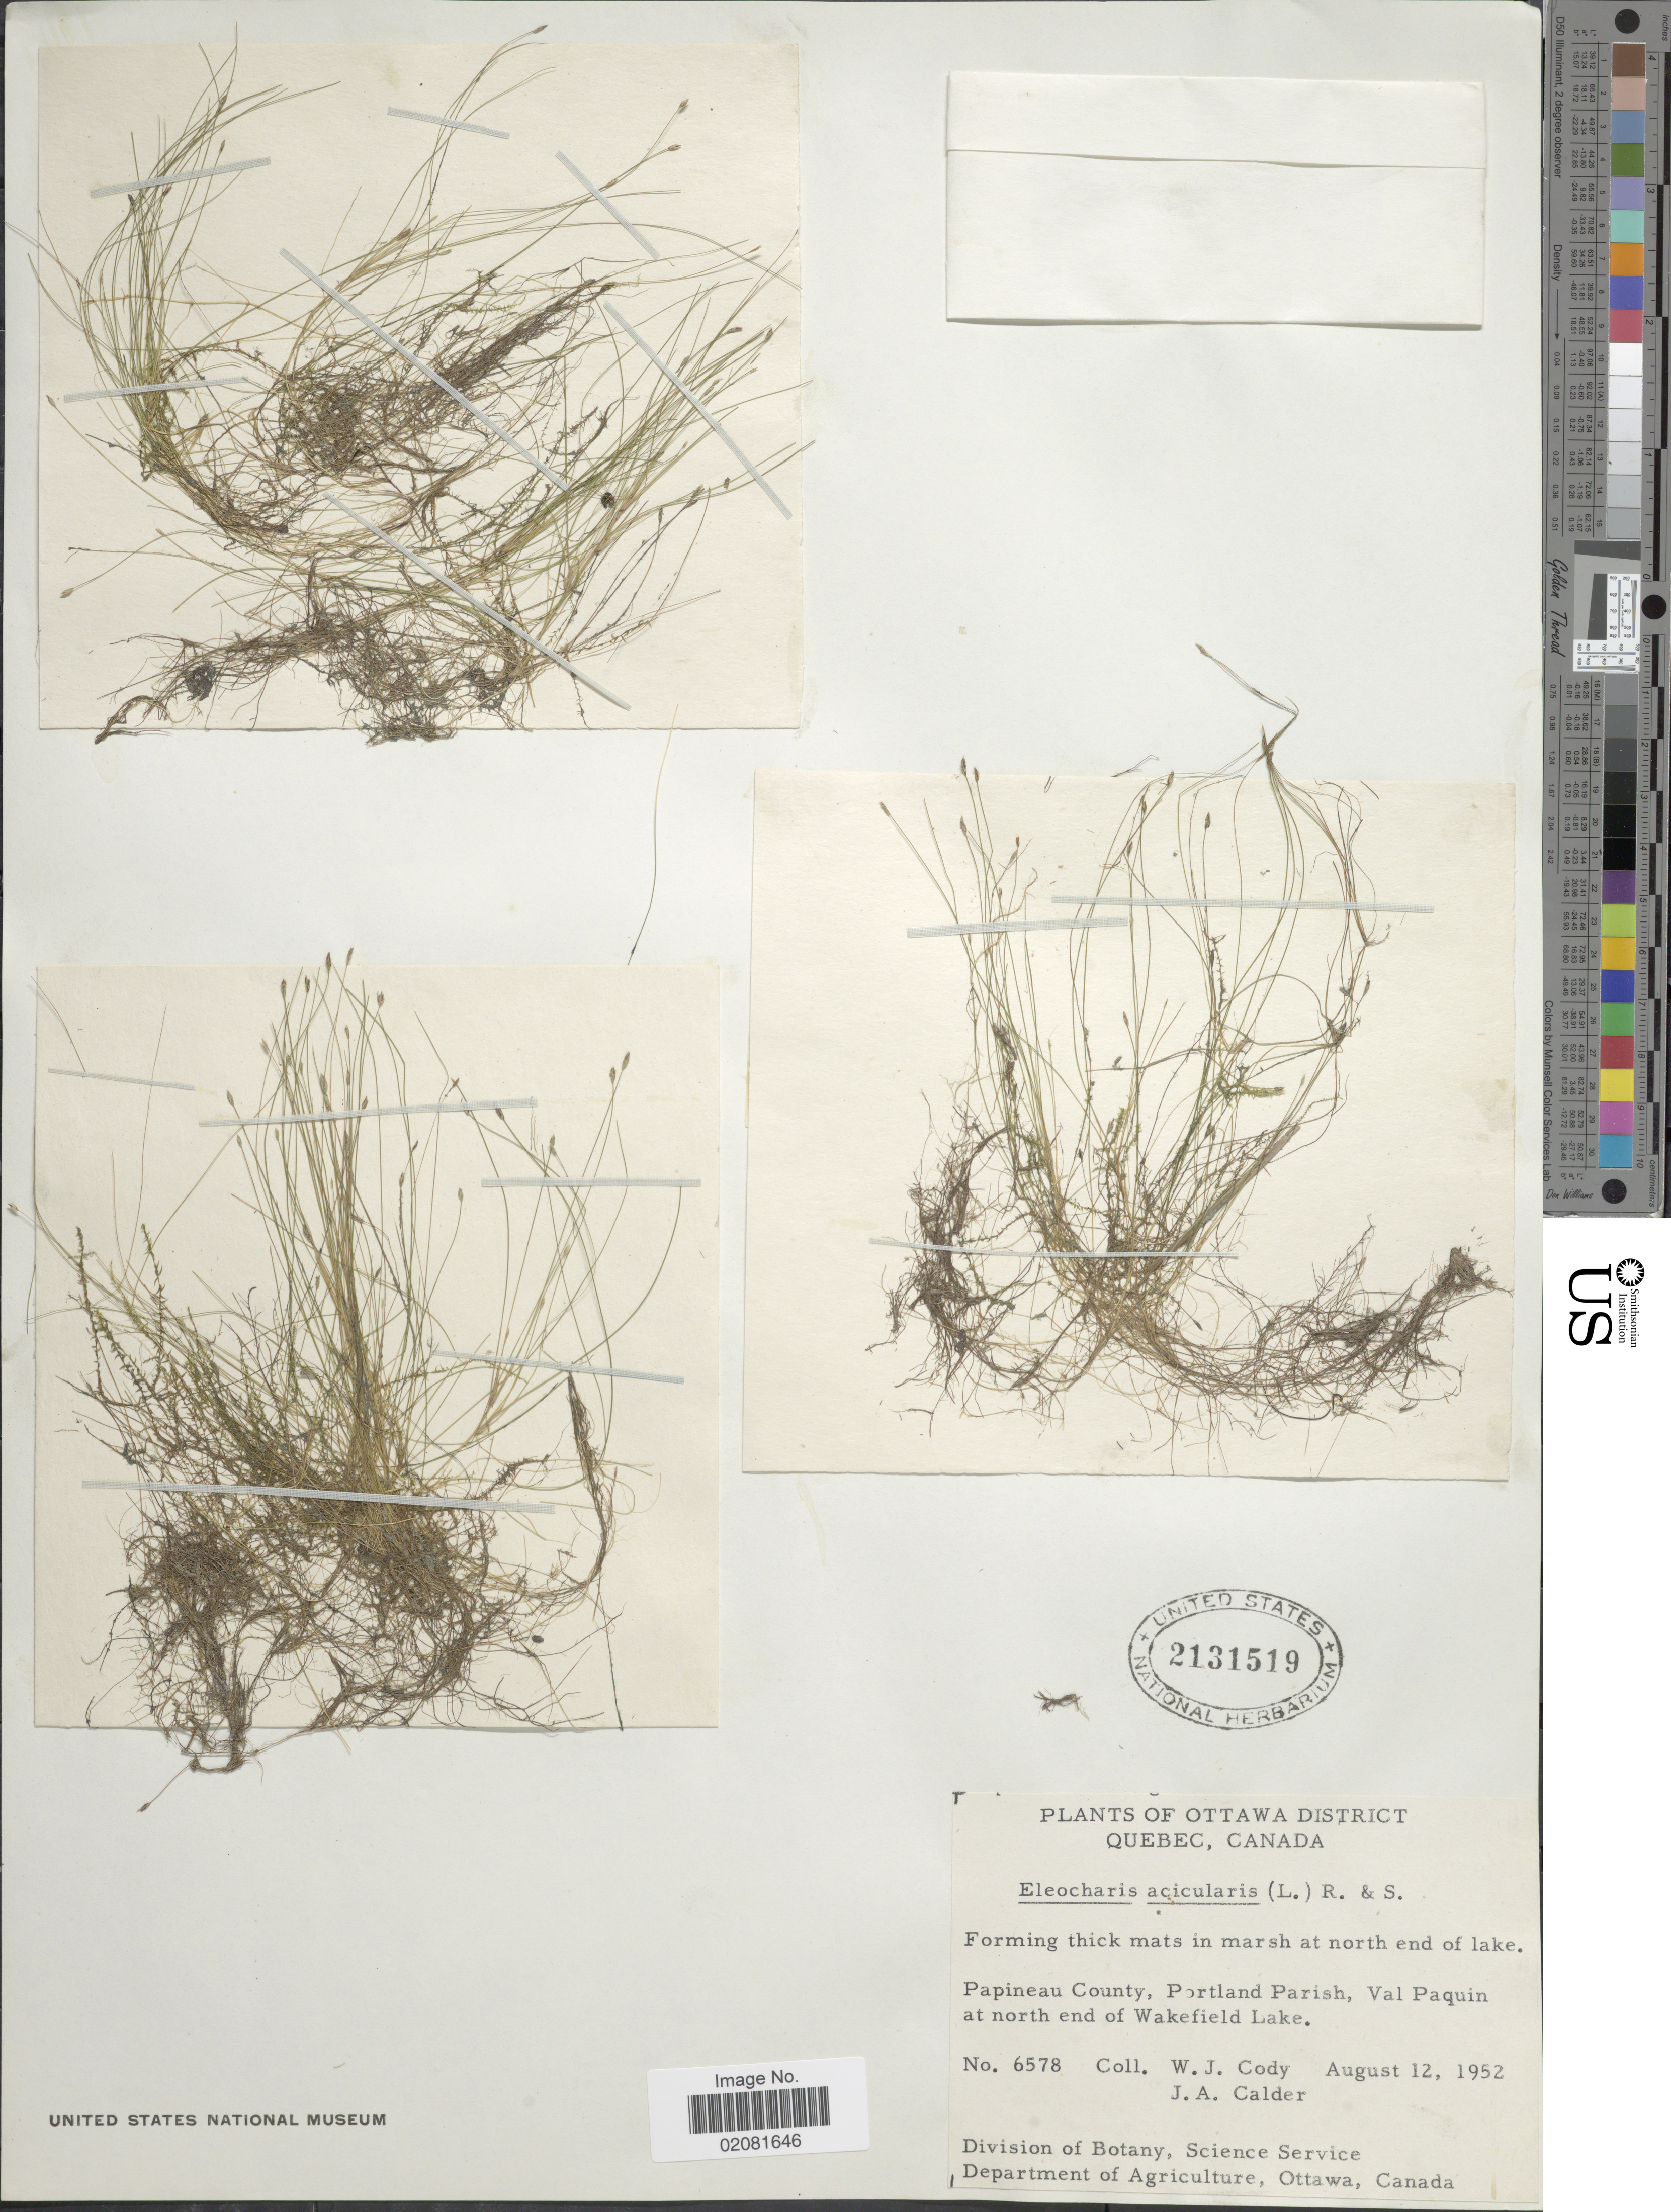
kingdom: Plantae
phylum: Tracheophyta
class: Liliopsida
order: Poales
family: Cyperaceae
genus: Eleocharis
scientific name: Eleocharis acicularis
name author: (L.) Roem. & Schult.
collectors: W. Cody & J. A. Calder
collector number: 6578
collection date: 1952-08-12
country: Canada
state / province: Quebec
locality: Ottawa District. Forming thick mats in marsh at north end of lake. Papineau County, Portland Parish, Val Paquin at north end of Wakefield Lake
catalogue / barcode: US 2131519